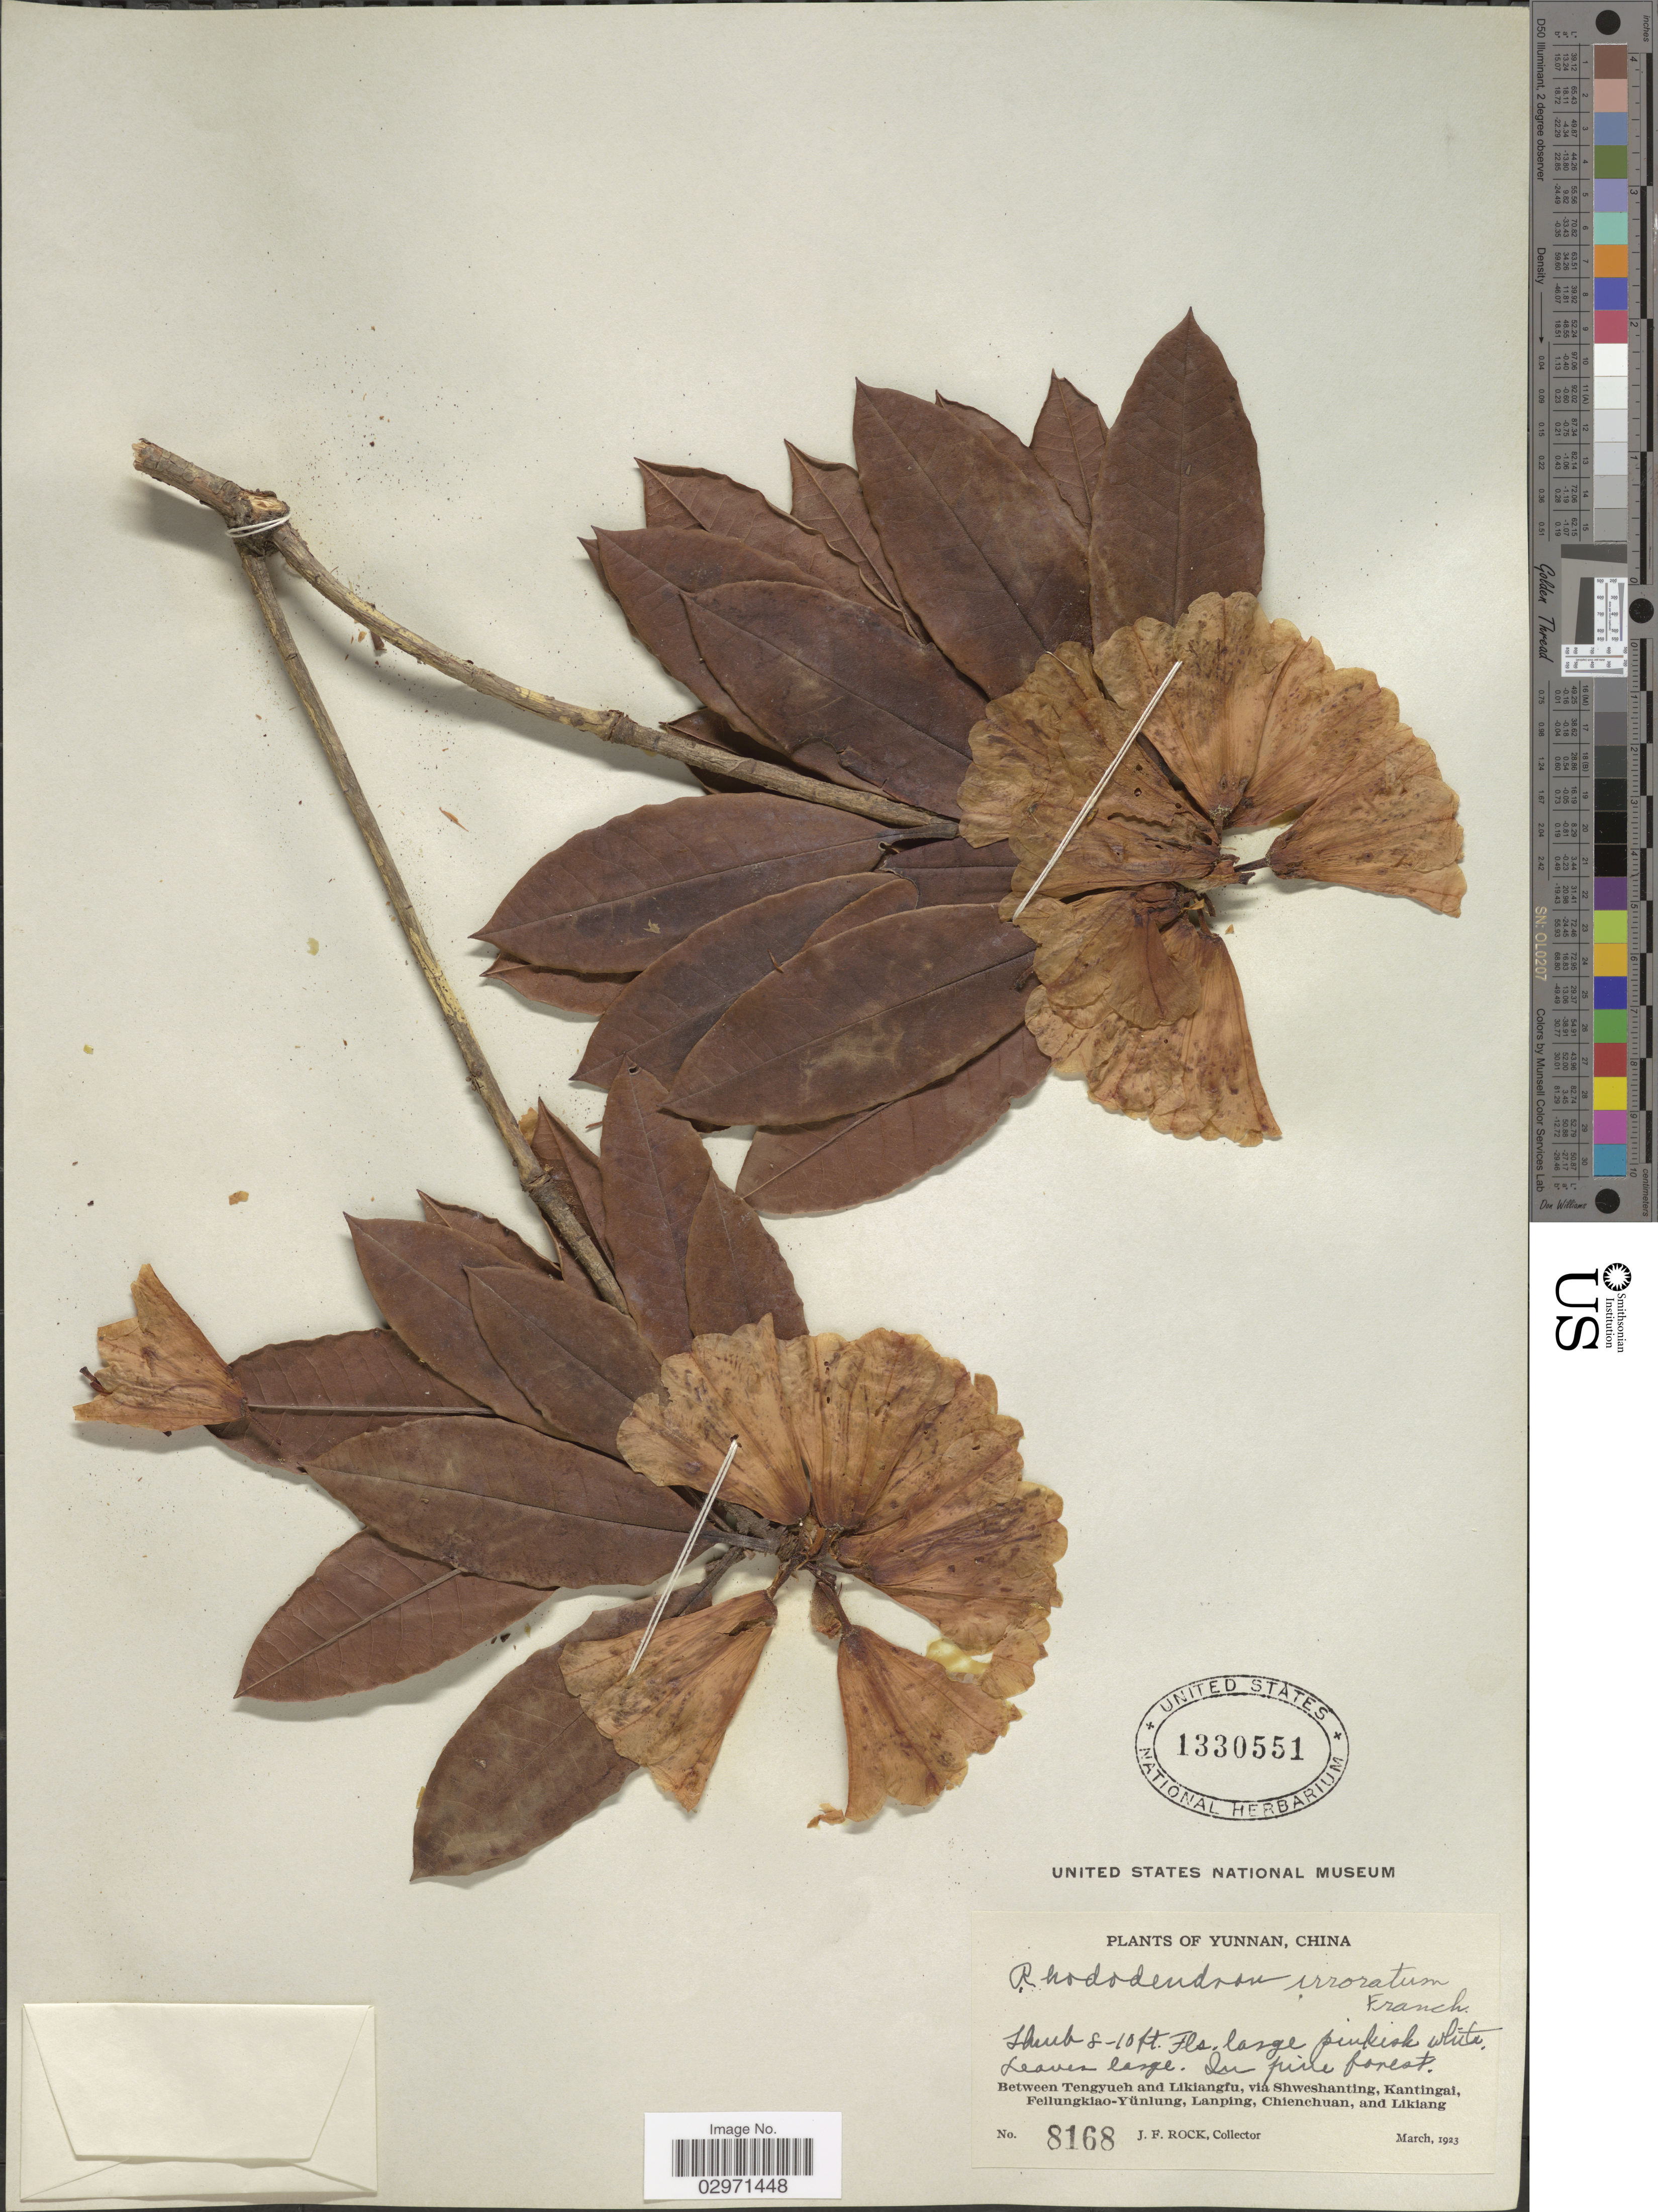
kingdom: Plantae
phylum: Tracheophyta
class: Magnoliopsida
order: Ericales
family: Ericaceae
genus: Rhododendron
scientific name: Rhododendron irroratum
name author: Franch.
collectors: J. Rock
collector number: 8168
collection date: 1923-03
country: China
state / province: Yunnan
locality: Between Tengyueh and Likiangfu, via Shweshanting, Kantingai, Feilungkiao-Yünlung, Lanping, Chienchuan, and Likiang.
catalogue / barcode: US 1330551